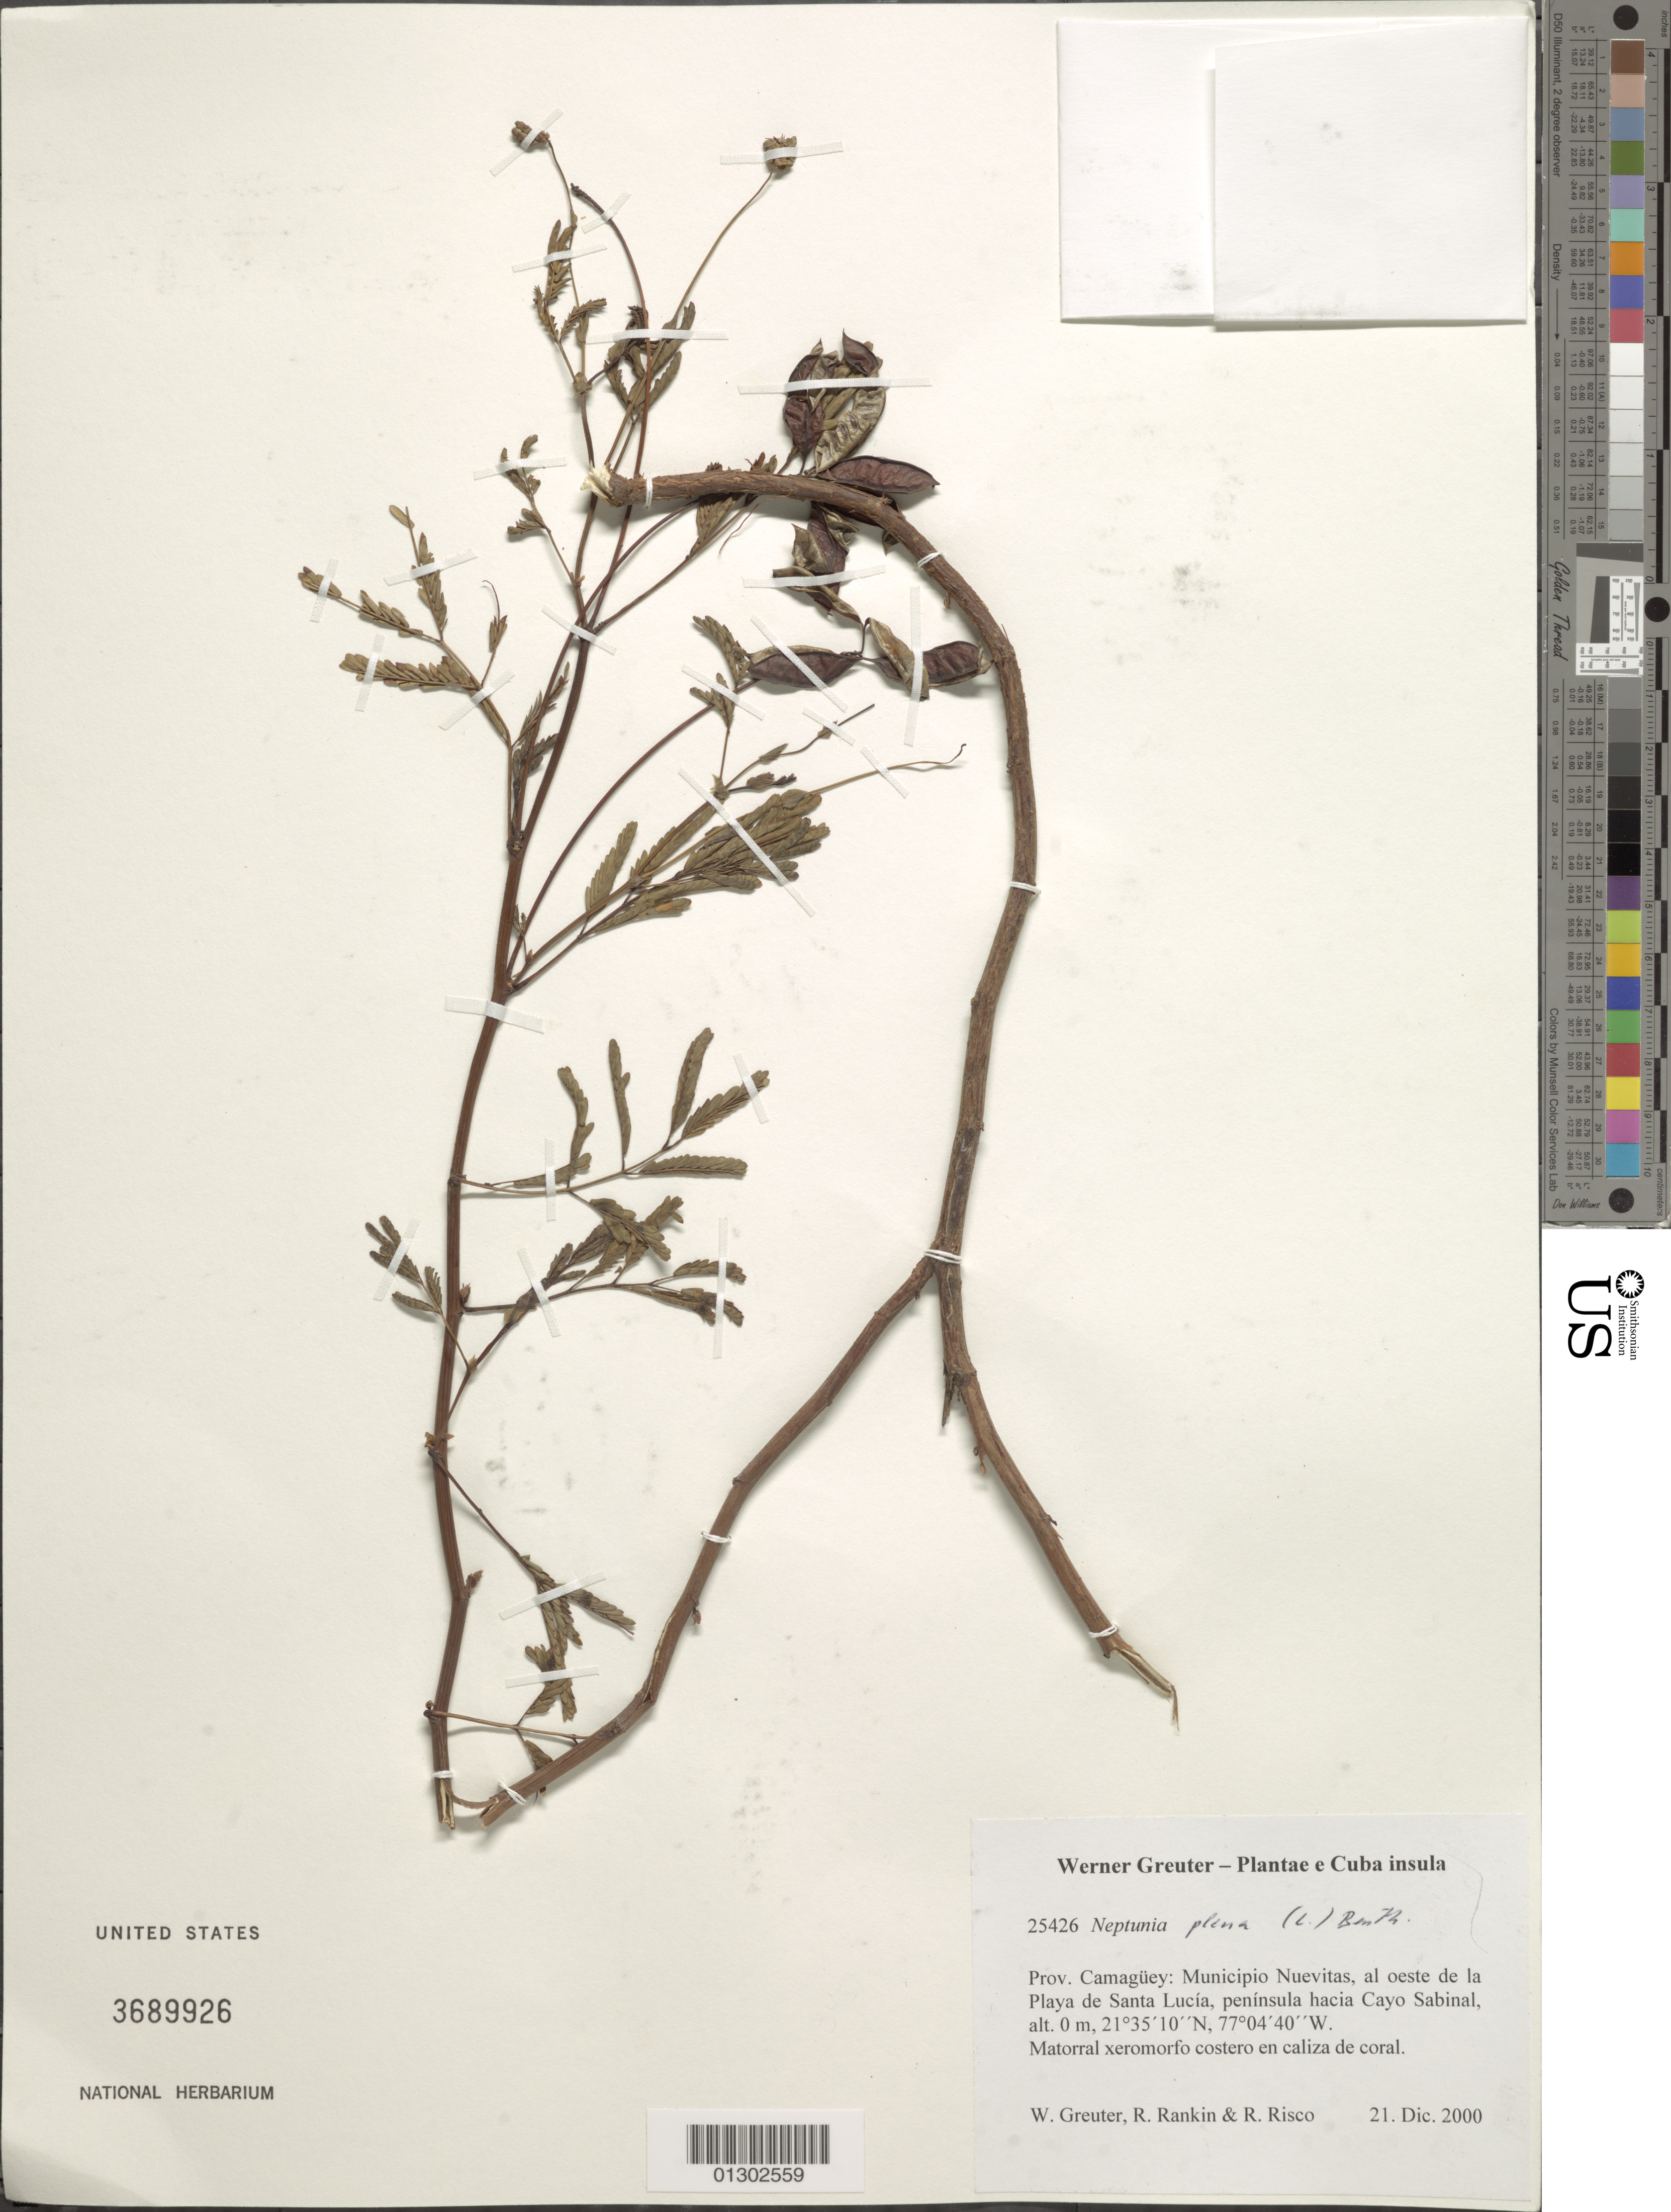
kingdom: Plantae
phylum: Tracheophyta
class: Magnoliopsida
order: Fabales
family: Fabaceae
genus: Neptunia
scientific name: Neptunia plena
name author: (L.) Benth.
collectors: W. R. Greuter, R. Rankin Rodriguez & R. Risco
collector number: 25426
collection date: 2000-12-21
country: Cuba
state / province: Camagüey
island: Cuba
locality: Municipio Nuevitas, al oeste de la Playa de Santa Lucía, península hacia Cayo Sabinal.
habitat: Matorral xeromorfo costero en caliza de coral.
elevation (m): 0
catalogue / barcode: US 3689926